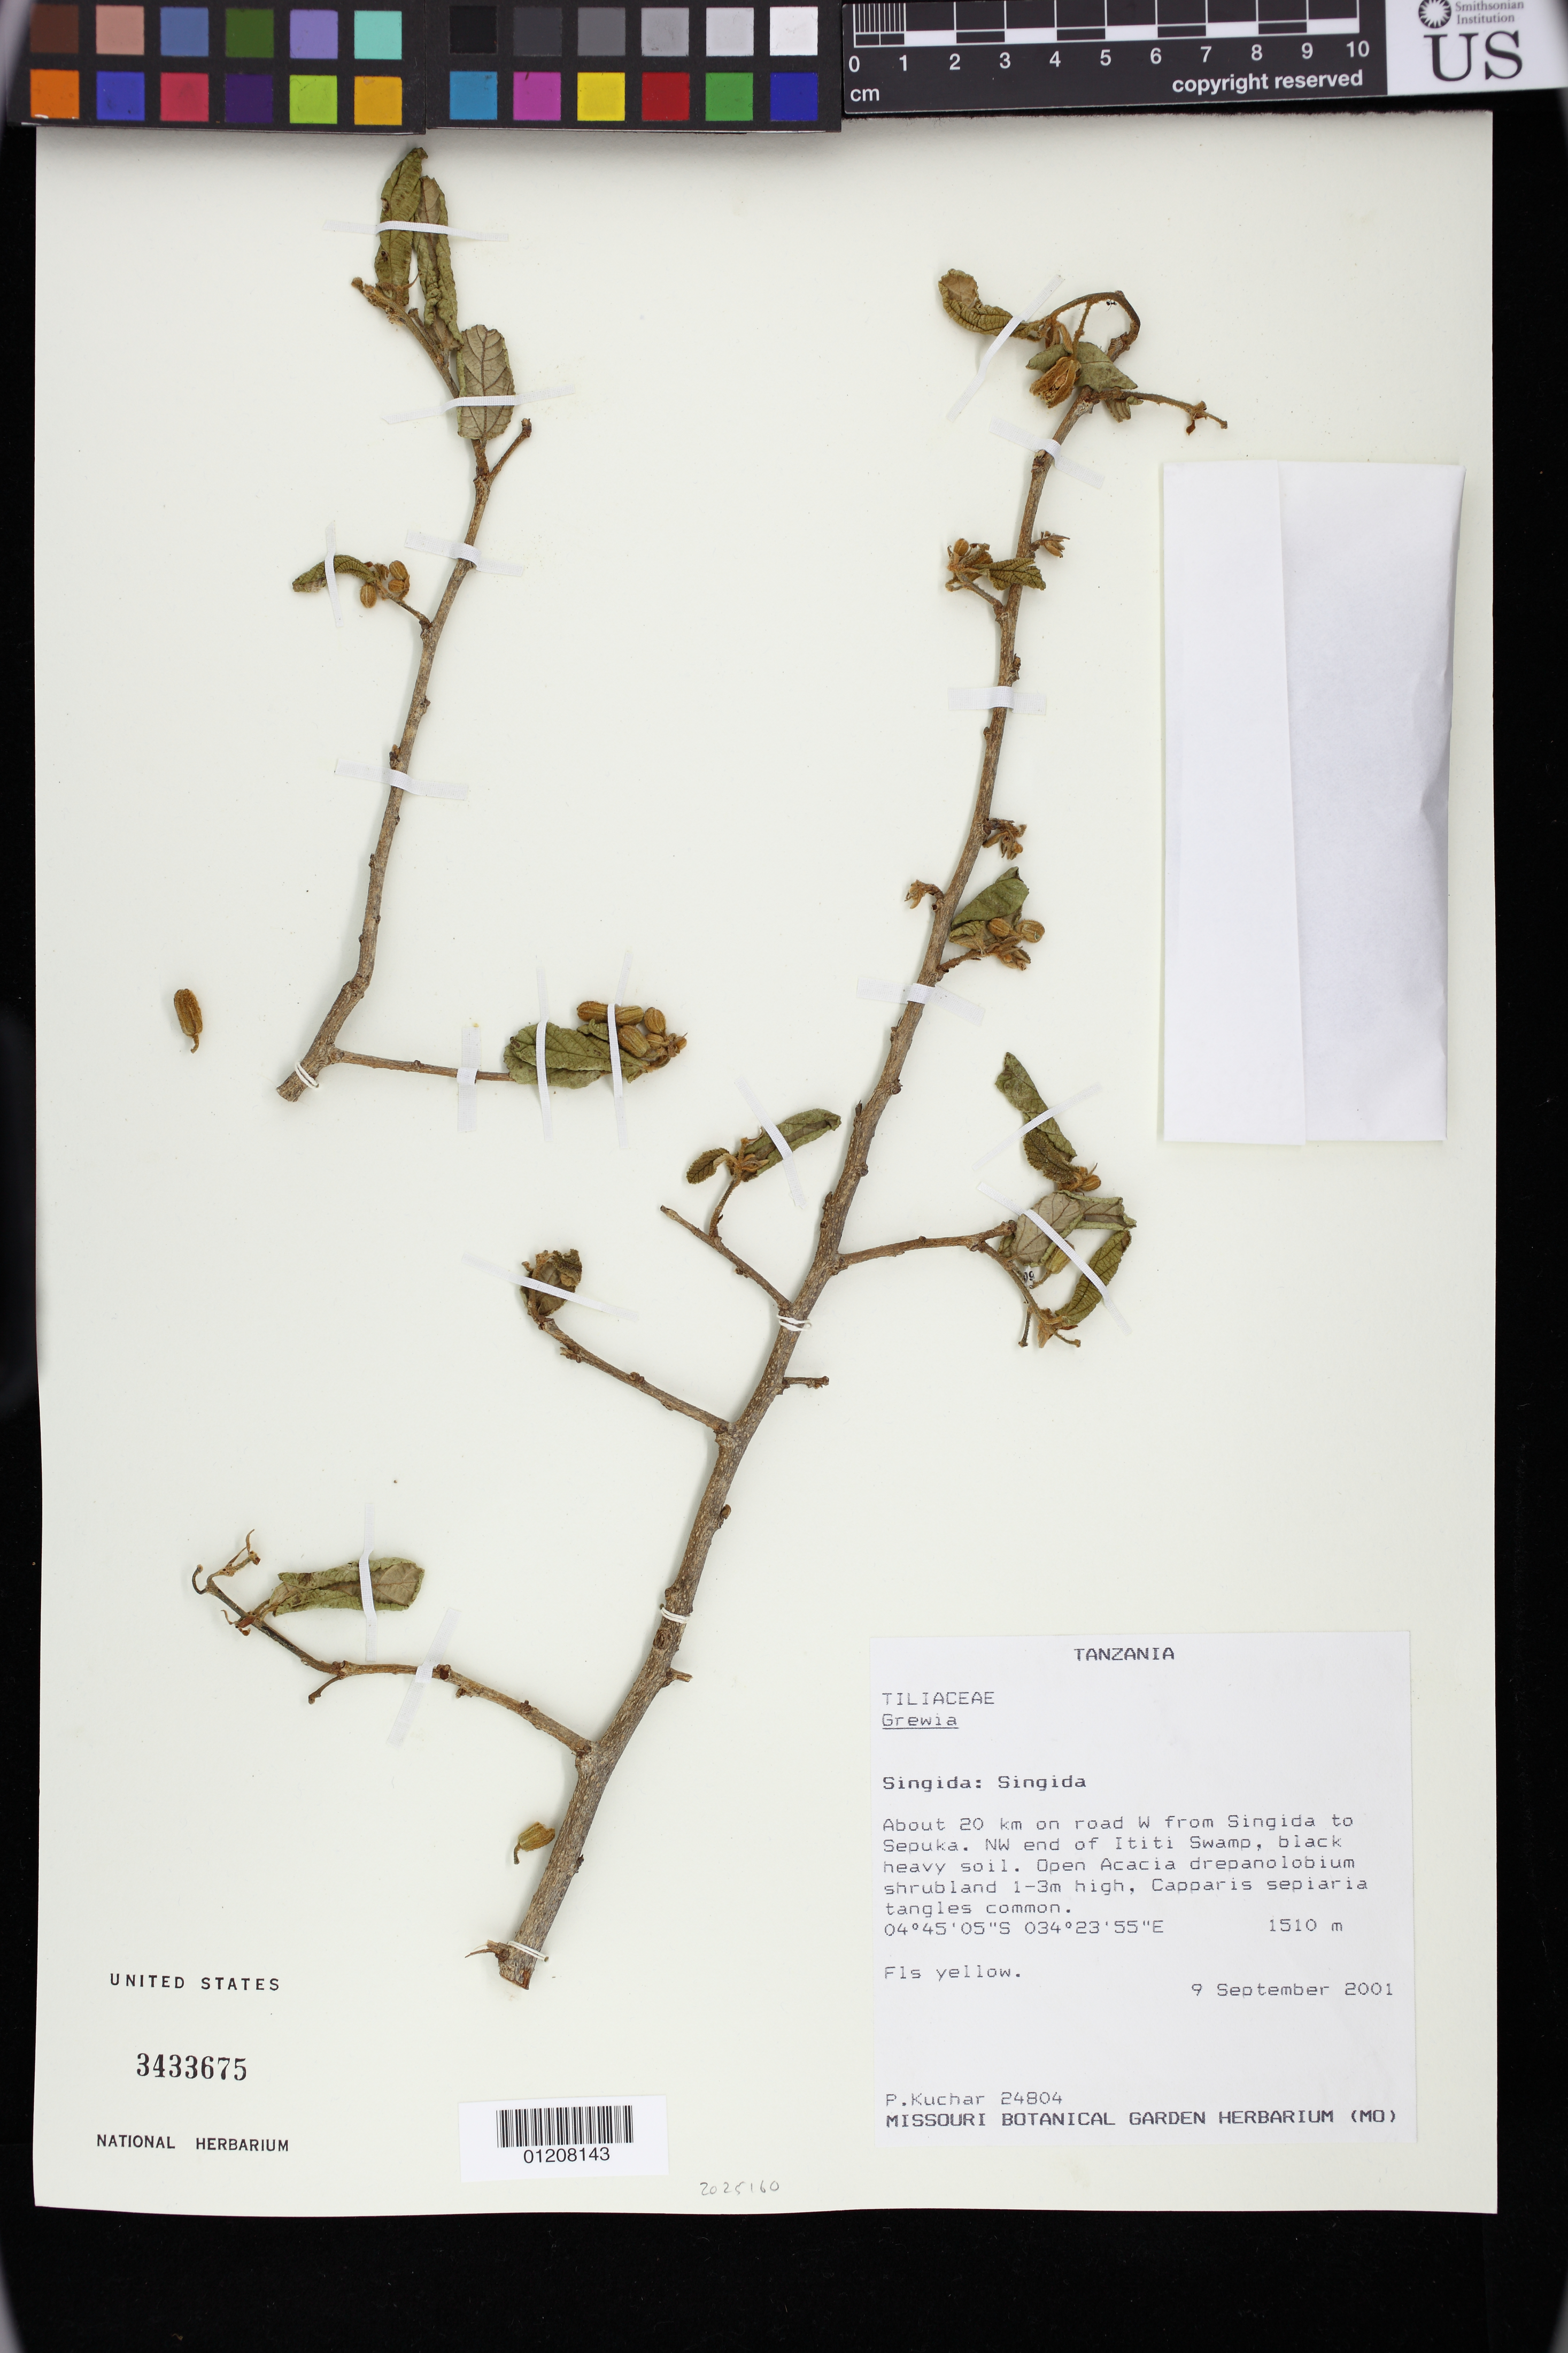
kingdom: Plantae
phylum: Tracheophyta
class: Magnoliopsida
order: Malvales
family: Malvaceae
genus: Grewia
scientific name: Grewia sp.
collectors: P. Kuchar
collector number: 24804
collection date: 2001-09-09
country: Tanzania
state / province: Singida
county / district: Singida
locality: About 20 km on road W from Singida to Sepuka. NW end of Ititi Swamp.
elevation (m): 1510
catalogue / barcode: US 3433675